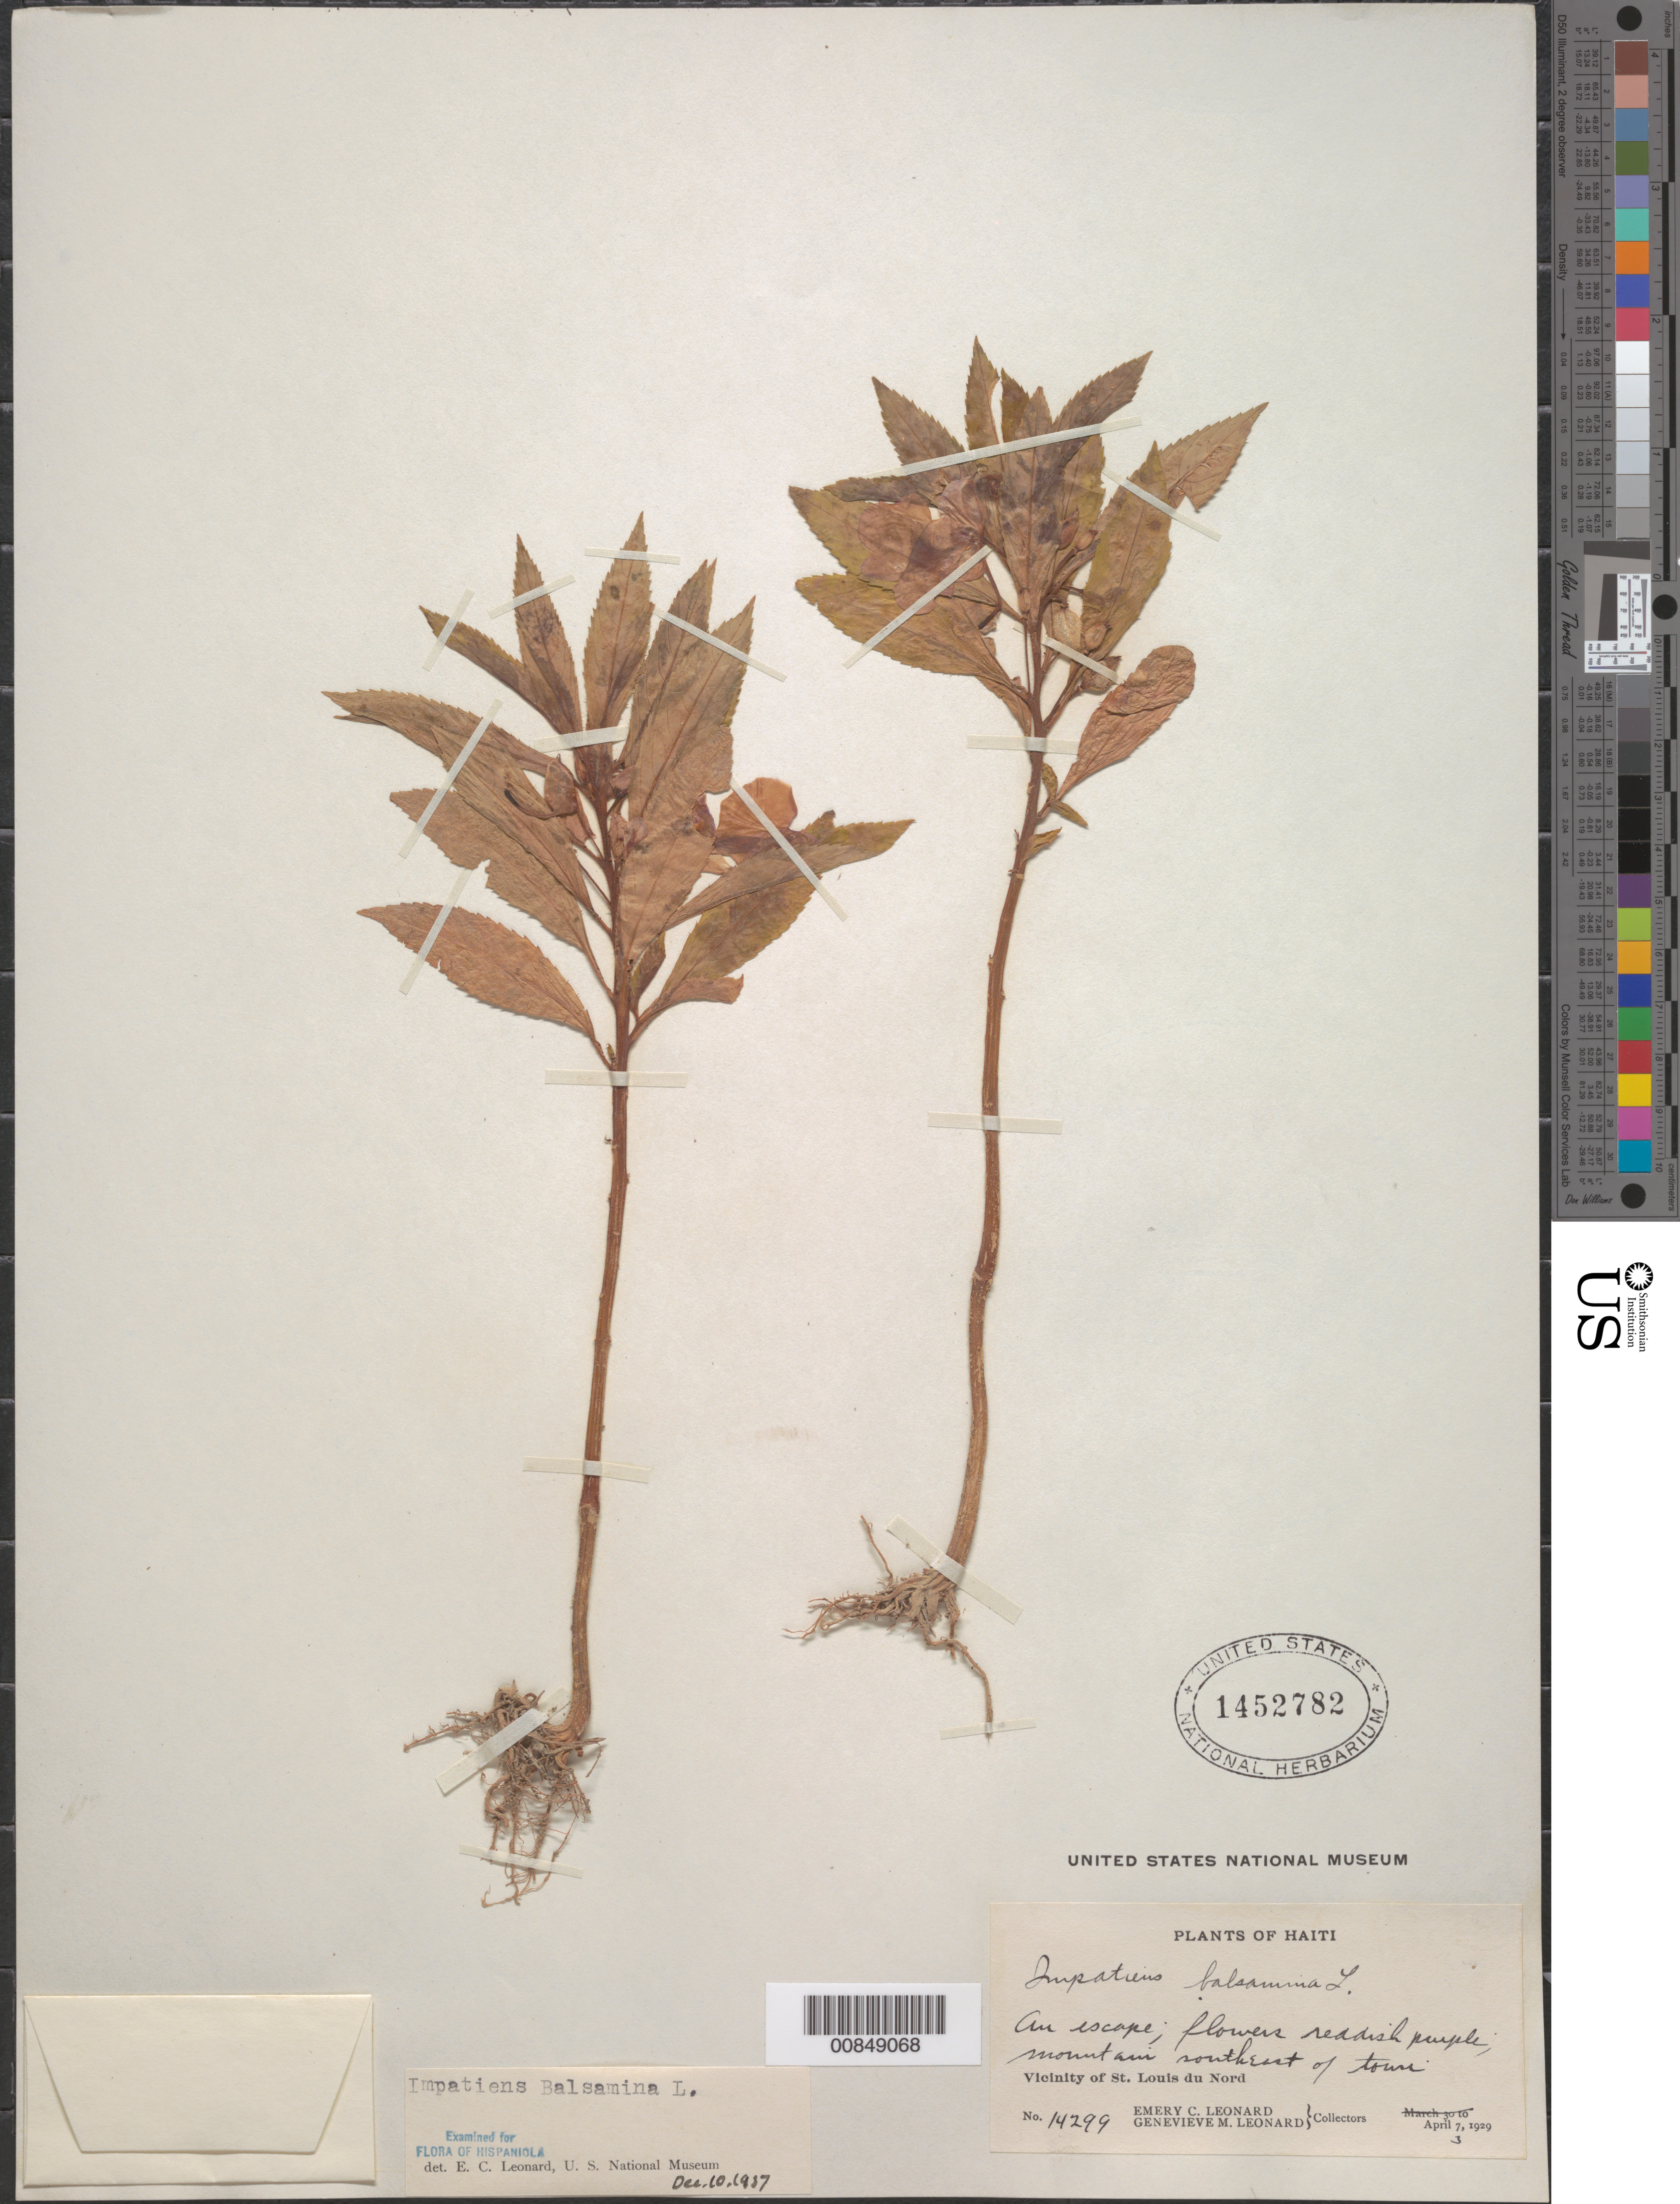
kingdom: Plantae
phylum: Tracheophyta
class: Magnoliopsida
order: Ericales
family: Balsaminaceae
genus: Impatiens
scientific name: Impatiens balsamina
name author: L.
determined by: Leonard, Emery C., (US)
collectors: E. C. Leonard & G. M. Leonard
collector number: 14299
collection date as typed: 03 Apr 1929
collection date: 1929-04-03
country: Haiti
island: Hispaniola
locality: Vicinity of St. Louis du Nord, mountain SE of town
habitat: Mountain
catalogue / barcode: US 1452782